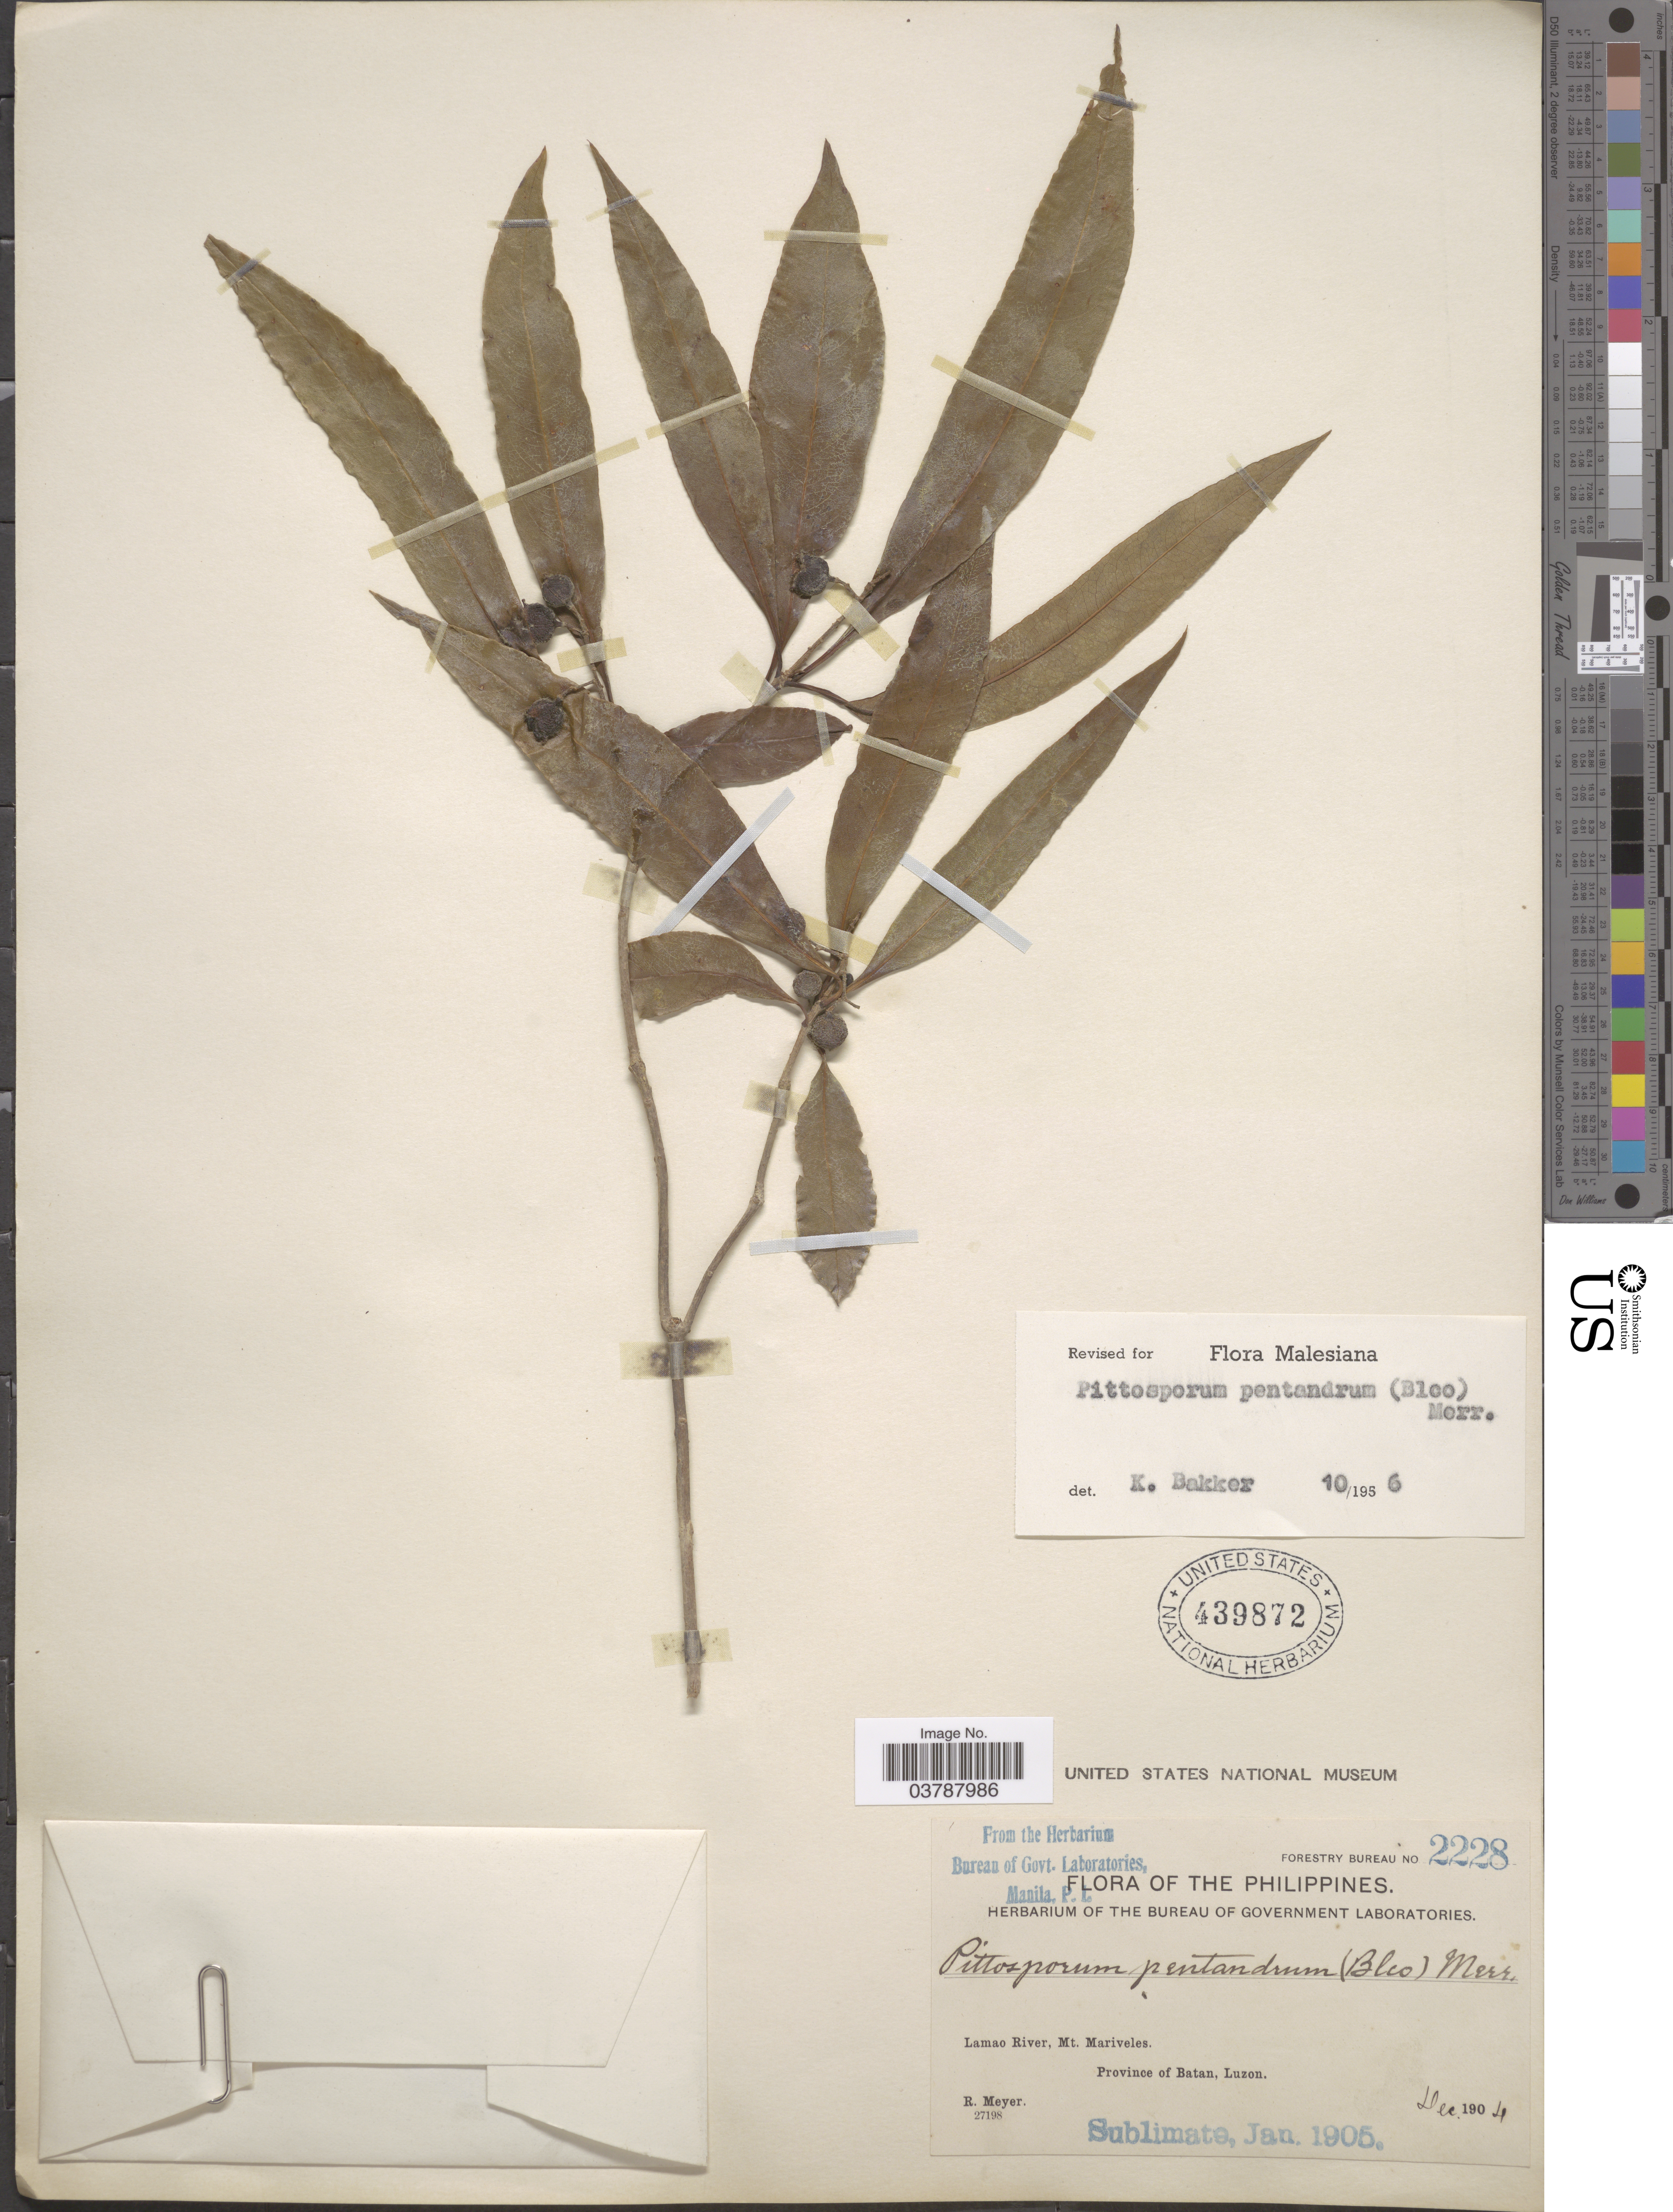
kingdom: Plantae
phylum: Tracheophyta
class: Magnoliopsida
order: Apiales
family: Pittosporaceae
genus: Pittosporum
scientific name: Pittosporum pentandrum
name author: (Blanco) Merr.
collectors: R. Meyer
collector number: Forestry Bureau 2228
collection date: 1904-12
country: Philippines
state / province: Cagayan Valley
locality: Lamao River, Mt. Mariveles. Province of Batan, Luzon.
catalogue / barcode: US 439872